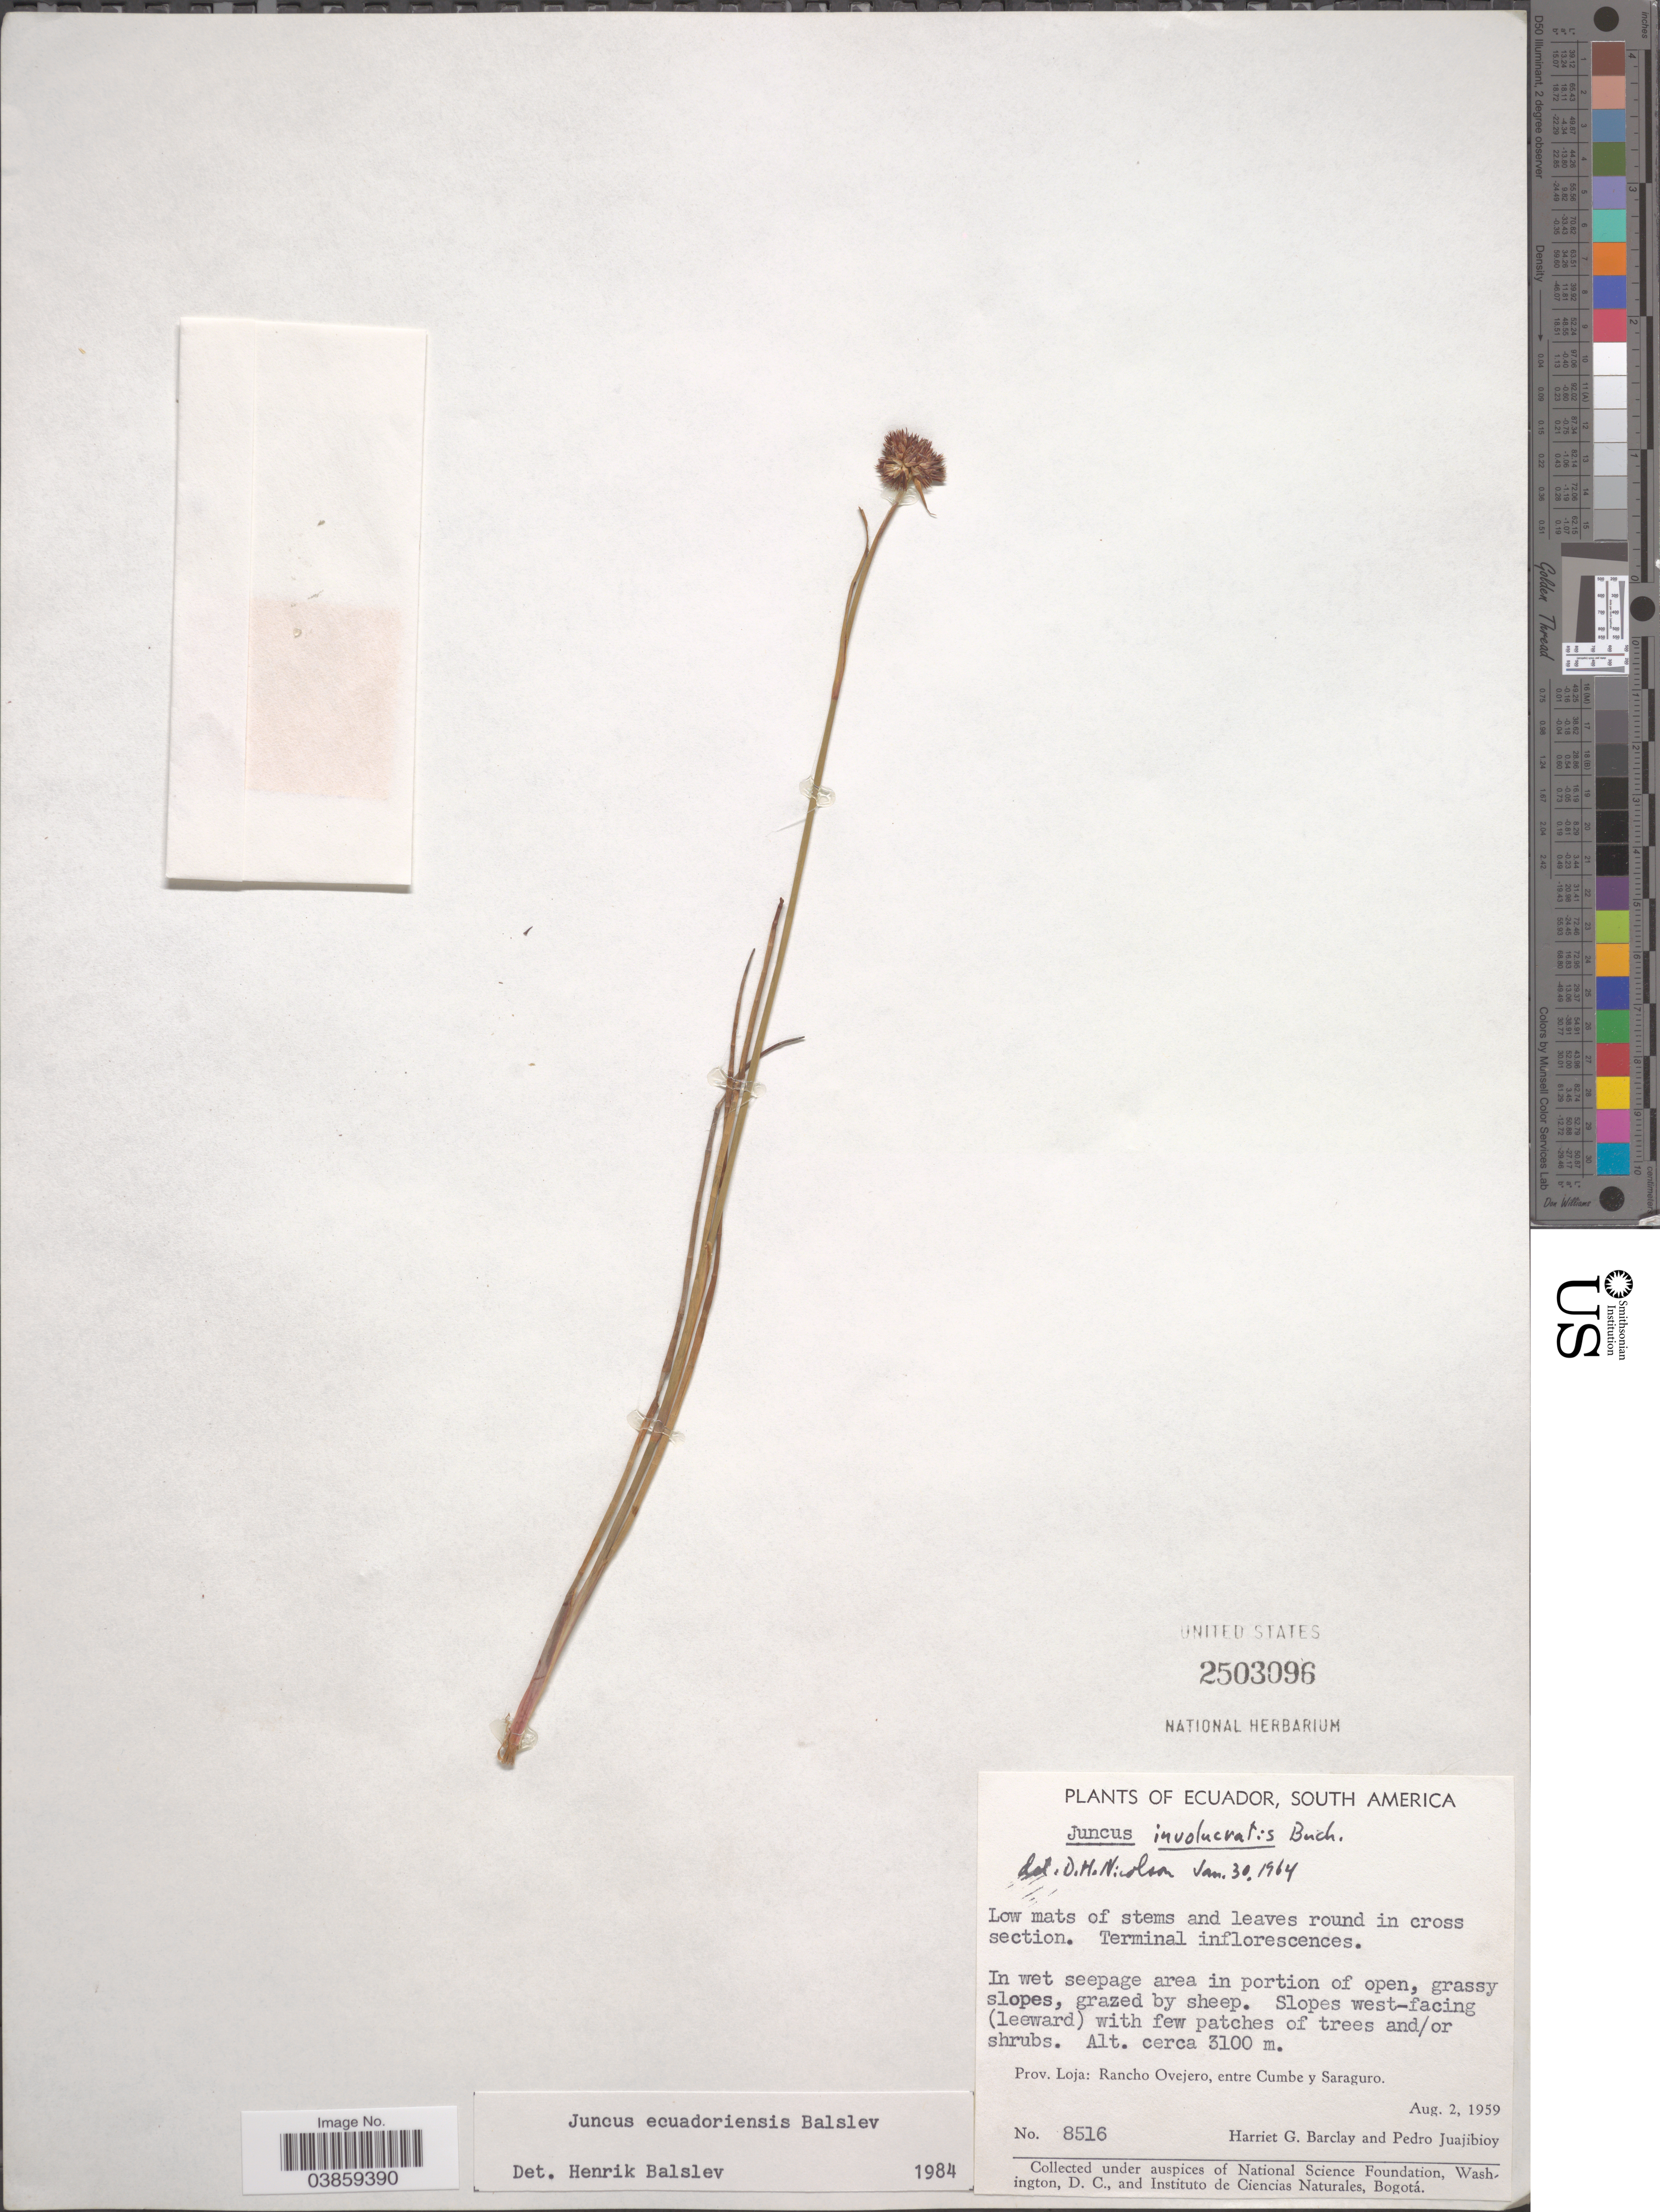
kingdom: Plantae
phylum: Tracheophyta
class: Liliopsida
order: Poales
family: Juncaceae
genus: Juncus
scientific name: Juncus ecuadoriensis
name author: Balslev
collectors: H. G. Barclay & P. Juajibioy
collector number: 8516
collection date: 1959-08-02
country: Ecuador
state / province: Loja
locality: Rancho Ovejero, entre Cumbre y Saraguro.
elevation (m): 3100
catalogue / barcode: US 2503096